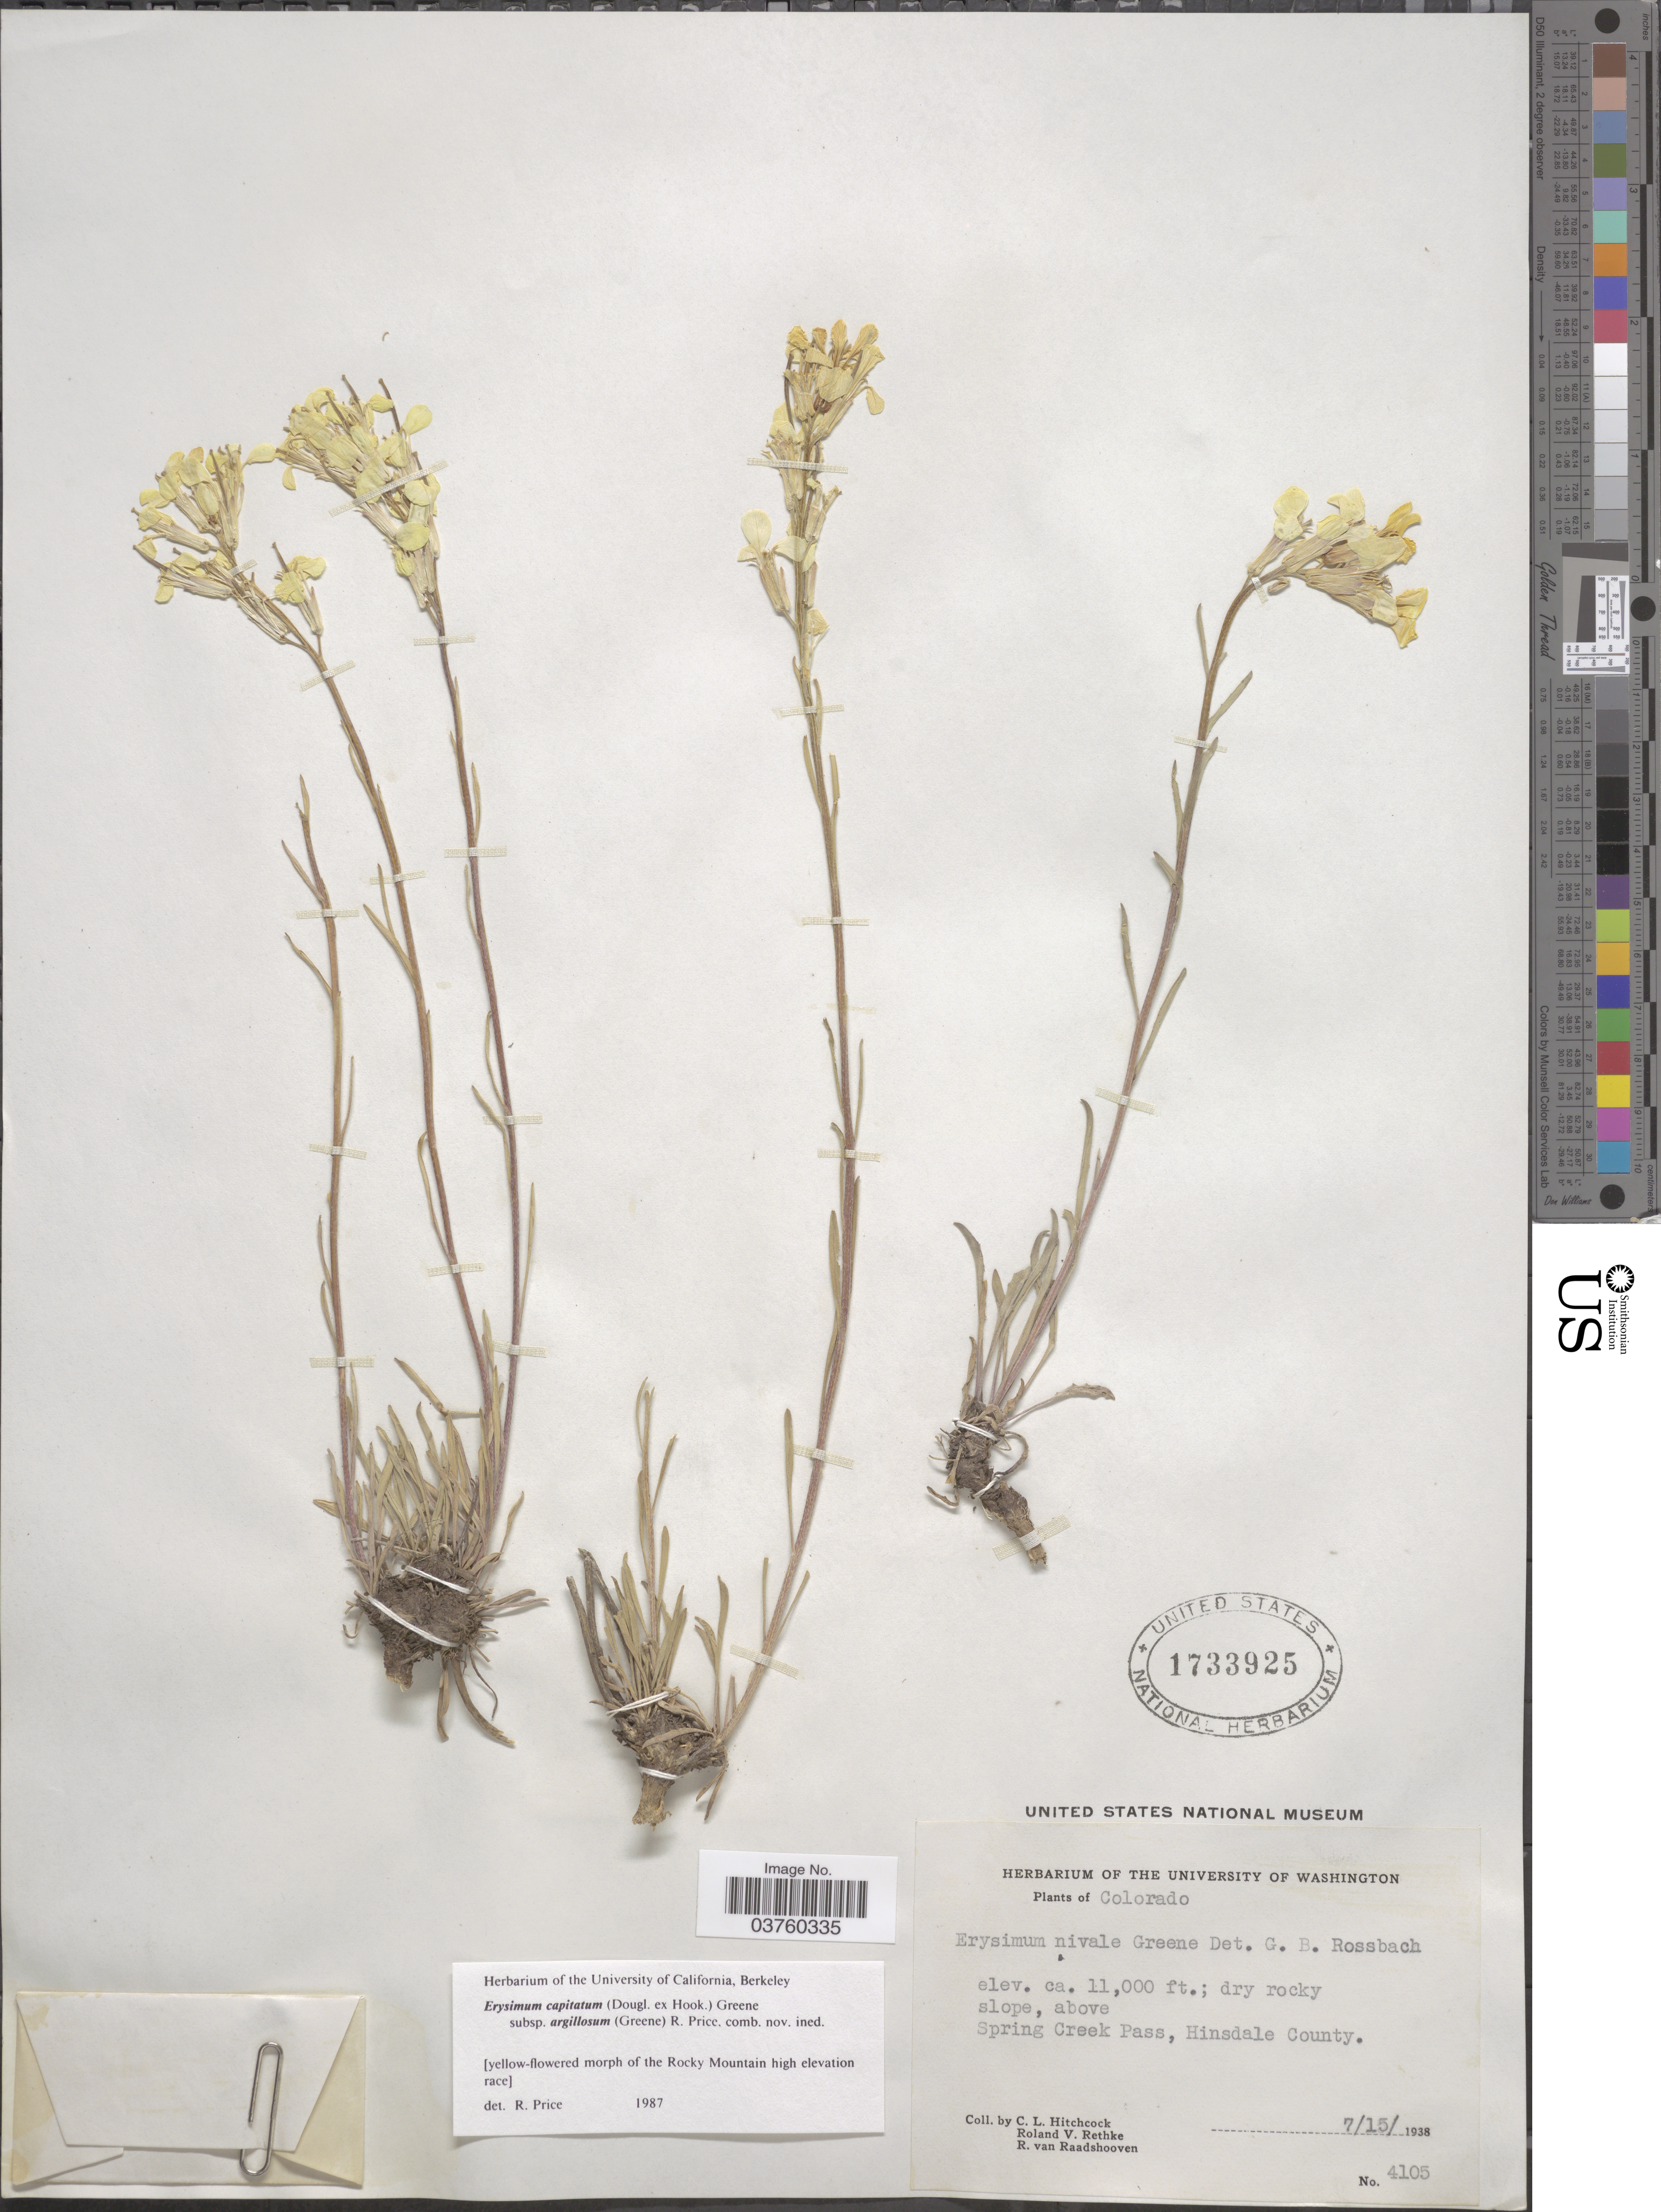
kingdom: Plantae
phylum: Tracheophyta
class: Magnoliopsida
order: Brassicales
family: Brassicaceae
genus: Erysimum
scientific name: Erysimum capitatum var. argillosum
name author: (Greene) R.J. Davis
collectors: C. L. Hitchcock, R. Rethke & R. Raadshooven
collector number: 4105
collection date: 1938-07-15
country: United States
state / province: Colorado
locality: Above Spring Creek Pass, Hinsdale County.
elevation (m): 3353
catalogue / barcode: US 1733925